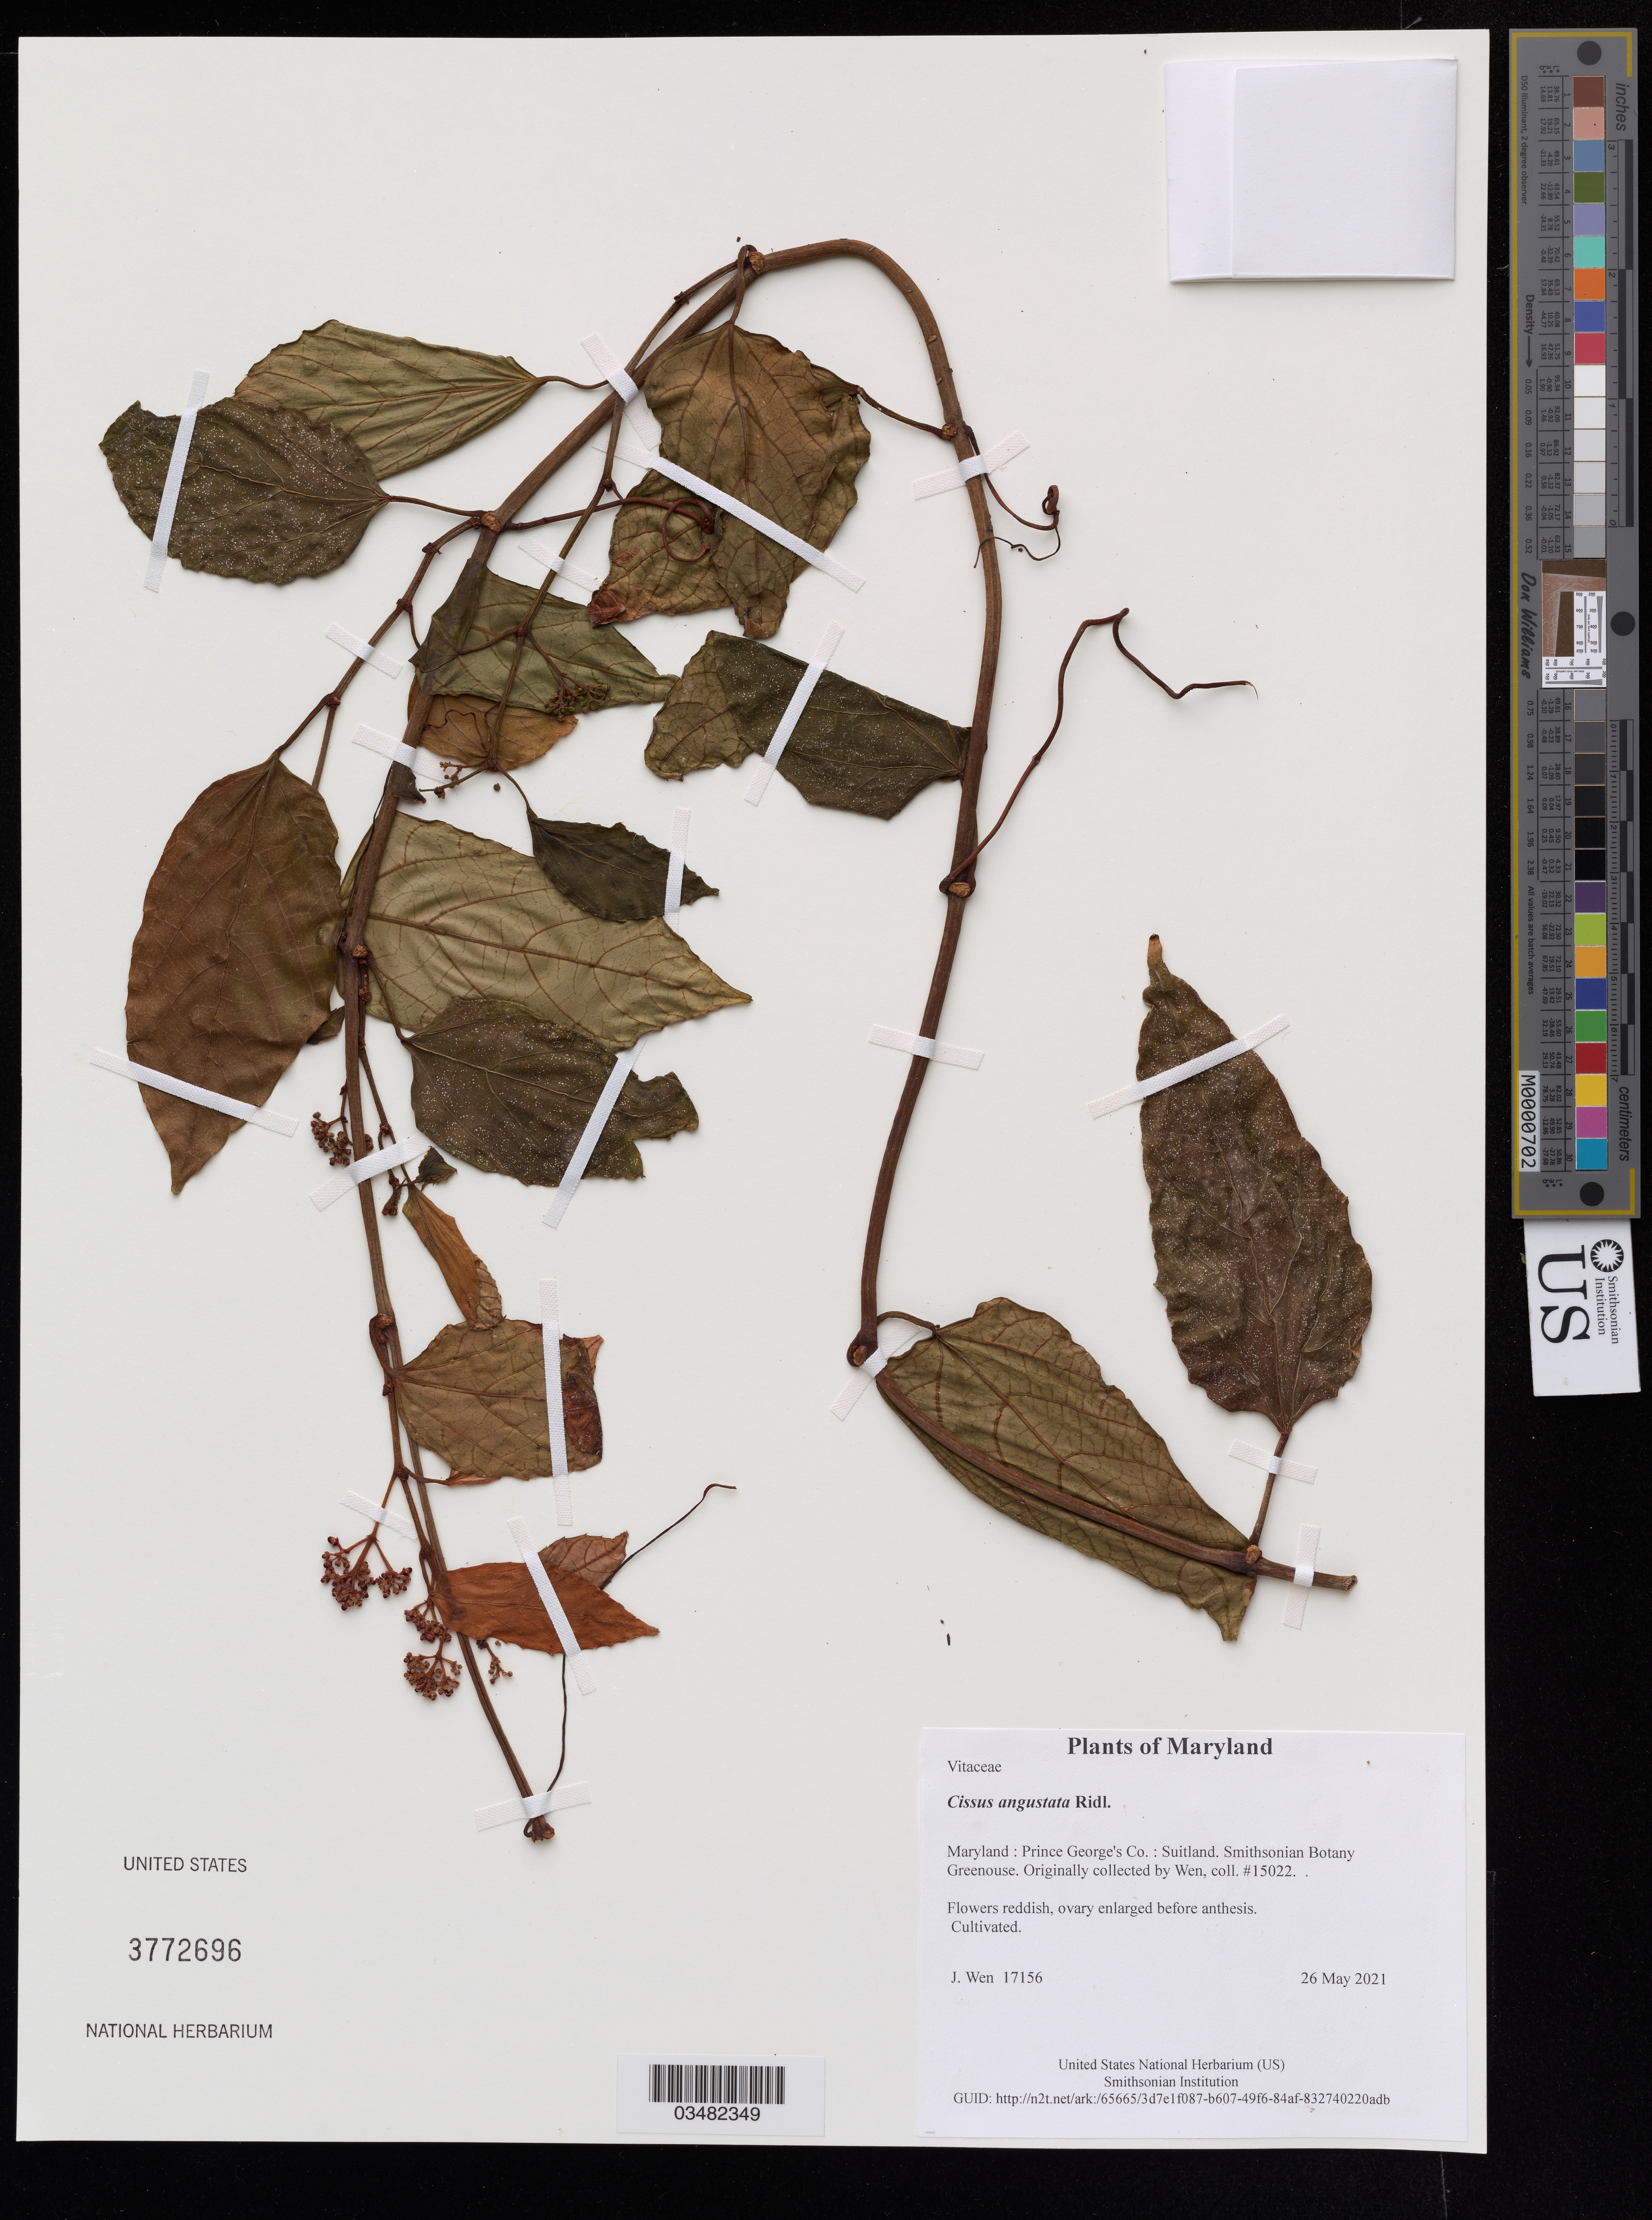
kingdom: Plantae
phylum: Tracheophyta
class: Magnoliopsida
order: Vitales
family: Vitaceae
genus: Cissus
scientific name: Cissus angustata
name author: Ridl.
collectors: J. Wen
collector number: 17156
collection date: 2021-05-26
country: United States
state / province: Maryland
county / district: Prince George's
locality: Suitland. Smithsonian Botany Greenouse. Originally collected by Wen, coll. #15022.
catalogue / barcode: US 3772696